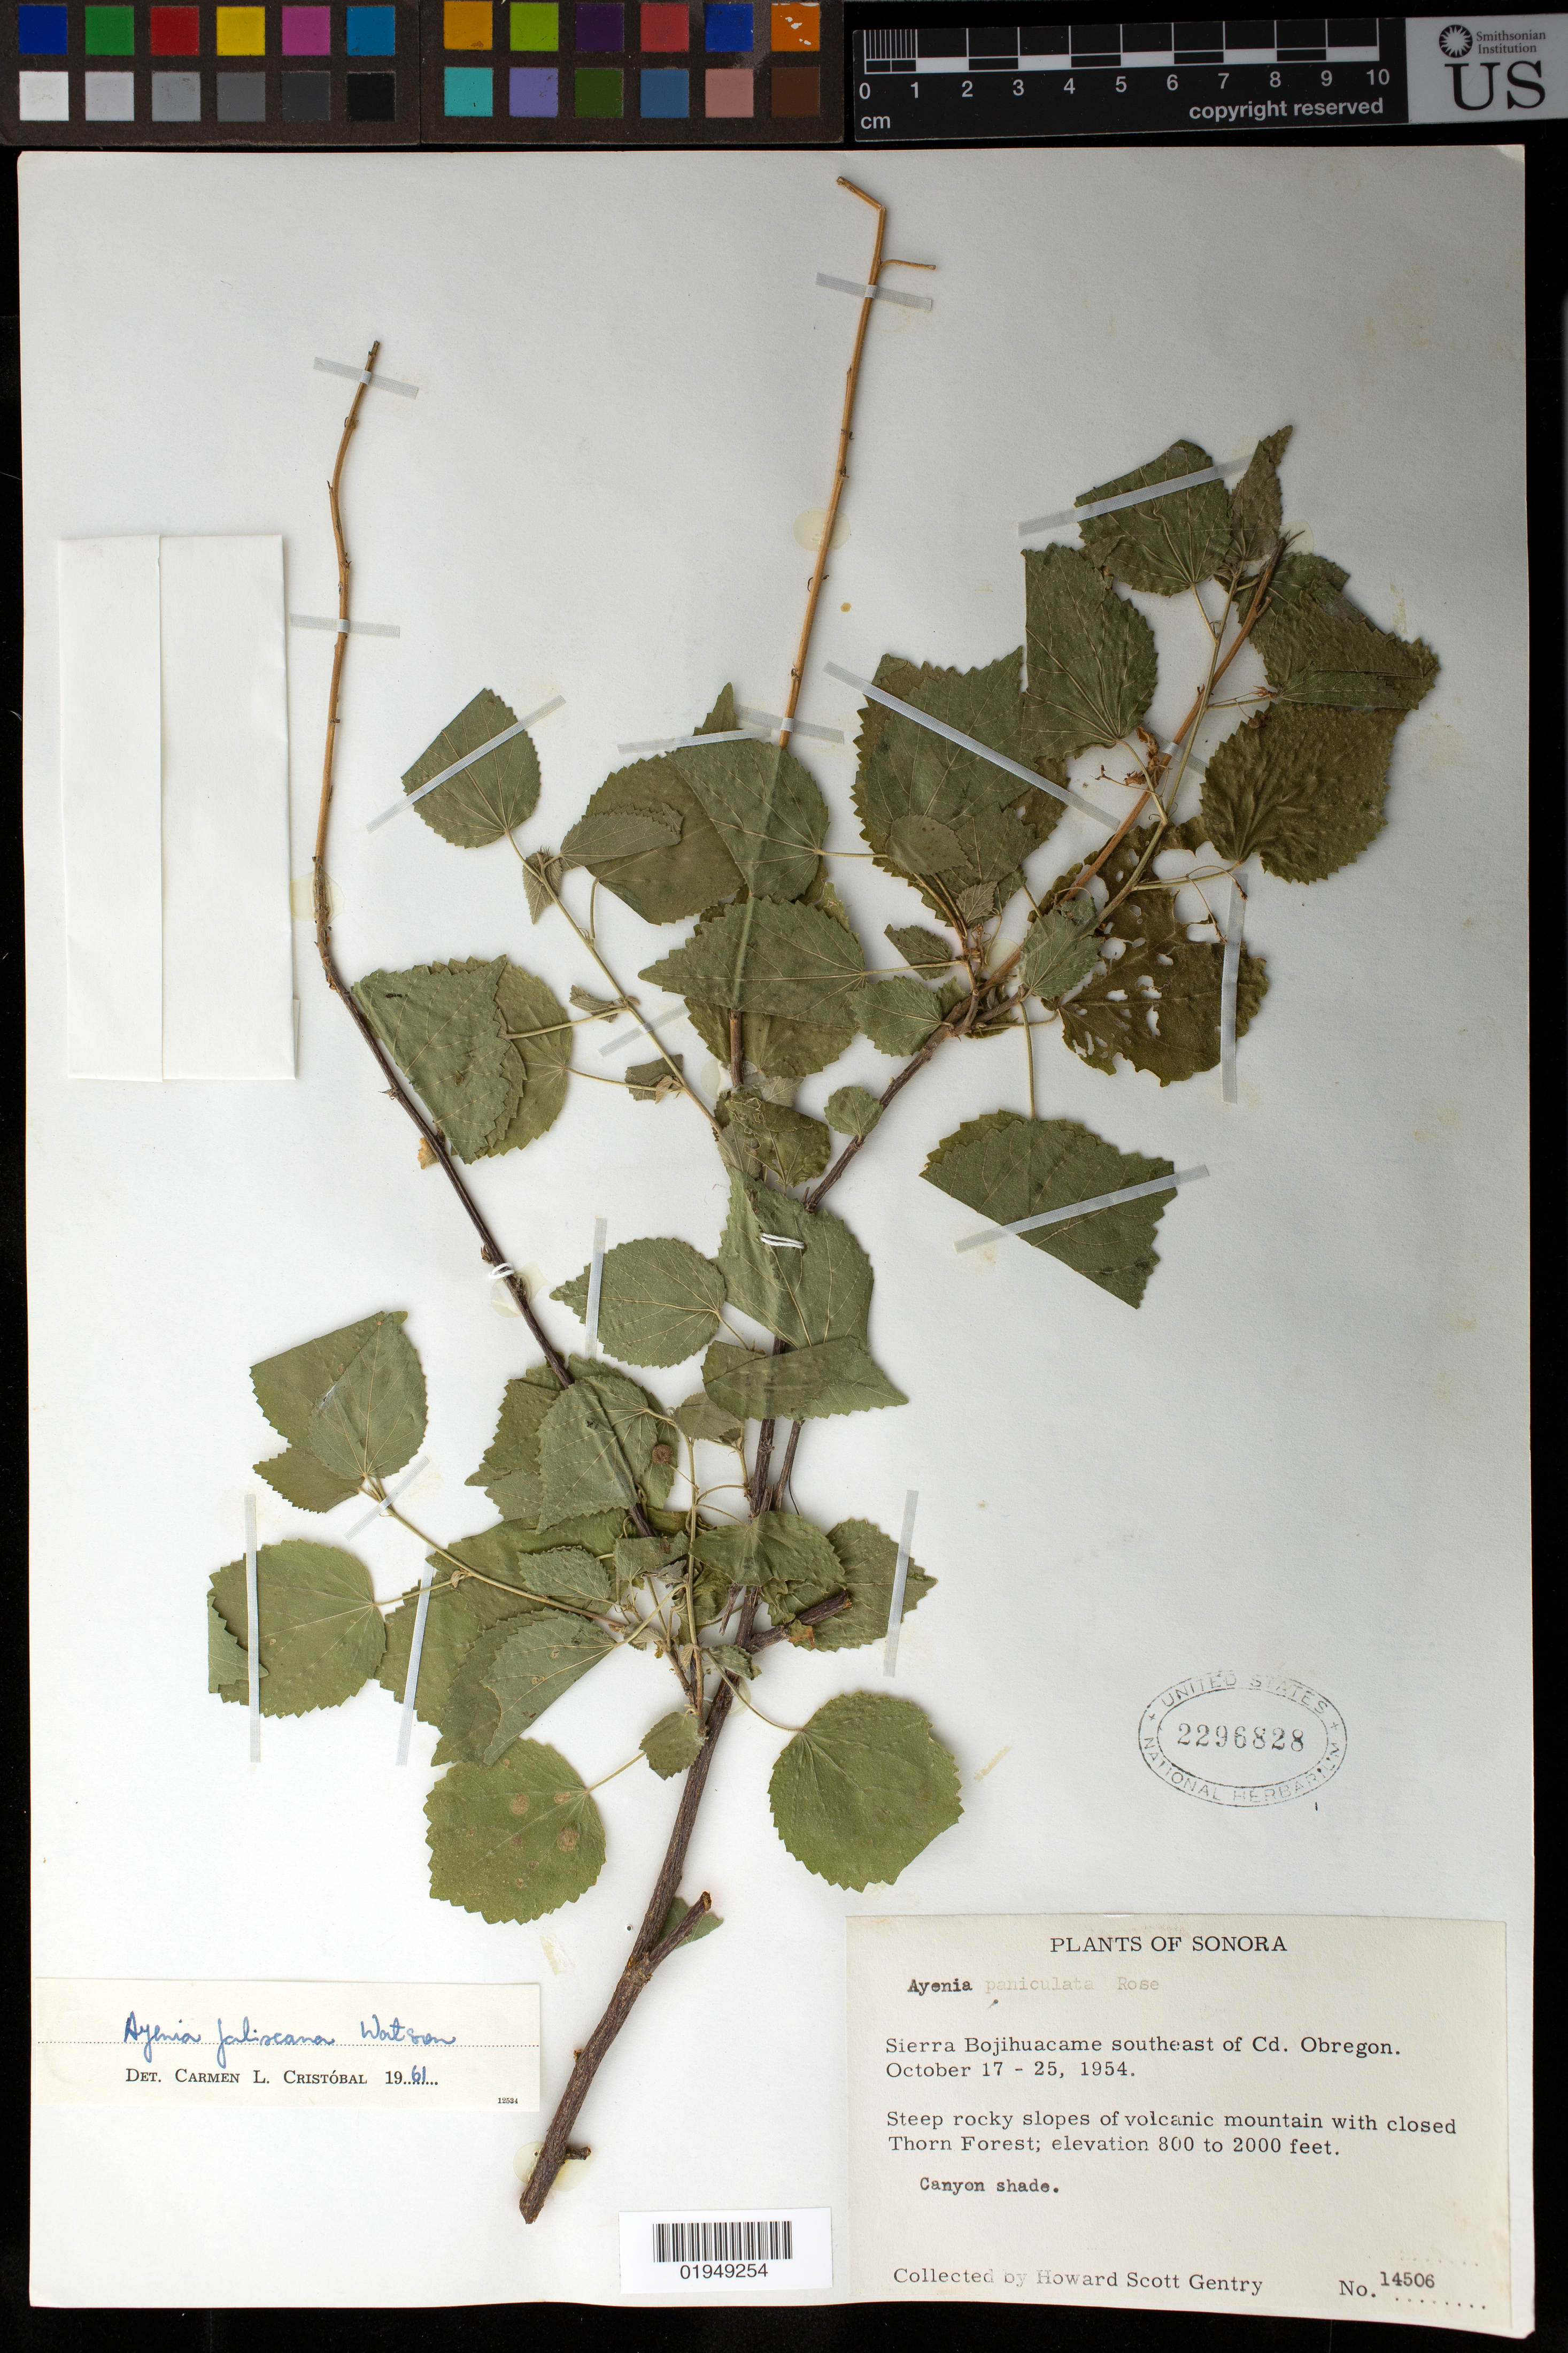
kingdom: Plantae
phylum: Tracheophyta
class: Magnoliopsida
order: Malvales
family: Malvaceae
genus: Ayenia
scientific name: Ayenia jaliscana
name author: S. Watson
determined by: (CTES) Instituto de Botanica del Nordeste - Facultad de Ciencias Agrarias - Herbario "Dra. Carmen L. Cristobal" (ARGENTINA)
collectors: H. S. Gentry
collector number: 14506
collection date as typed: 17 Oct 1954 to 25 Oct 1954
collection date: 1954-10-17/1954-10-25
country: Mexico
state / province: Sonora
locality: Sierra Bojihuacame southeast of Cd. Obregon.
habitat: Steep rocky slopes of volcanic mountain with closed Thorn Forest.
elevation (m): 244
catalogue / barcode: US 2296828